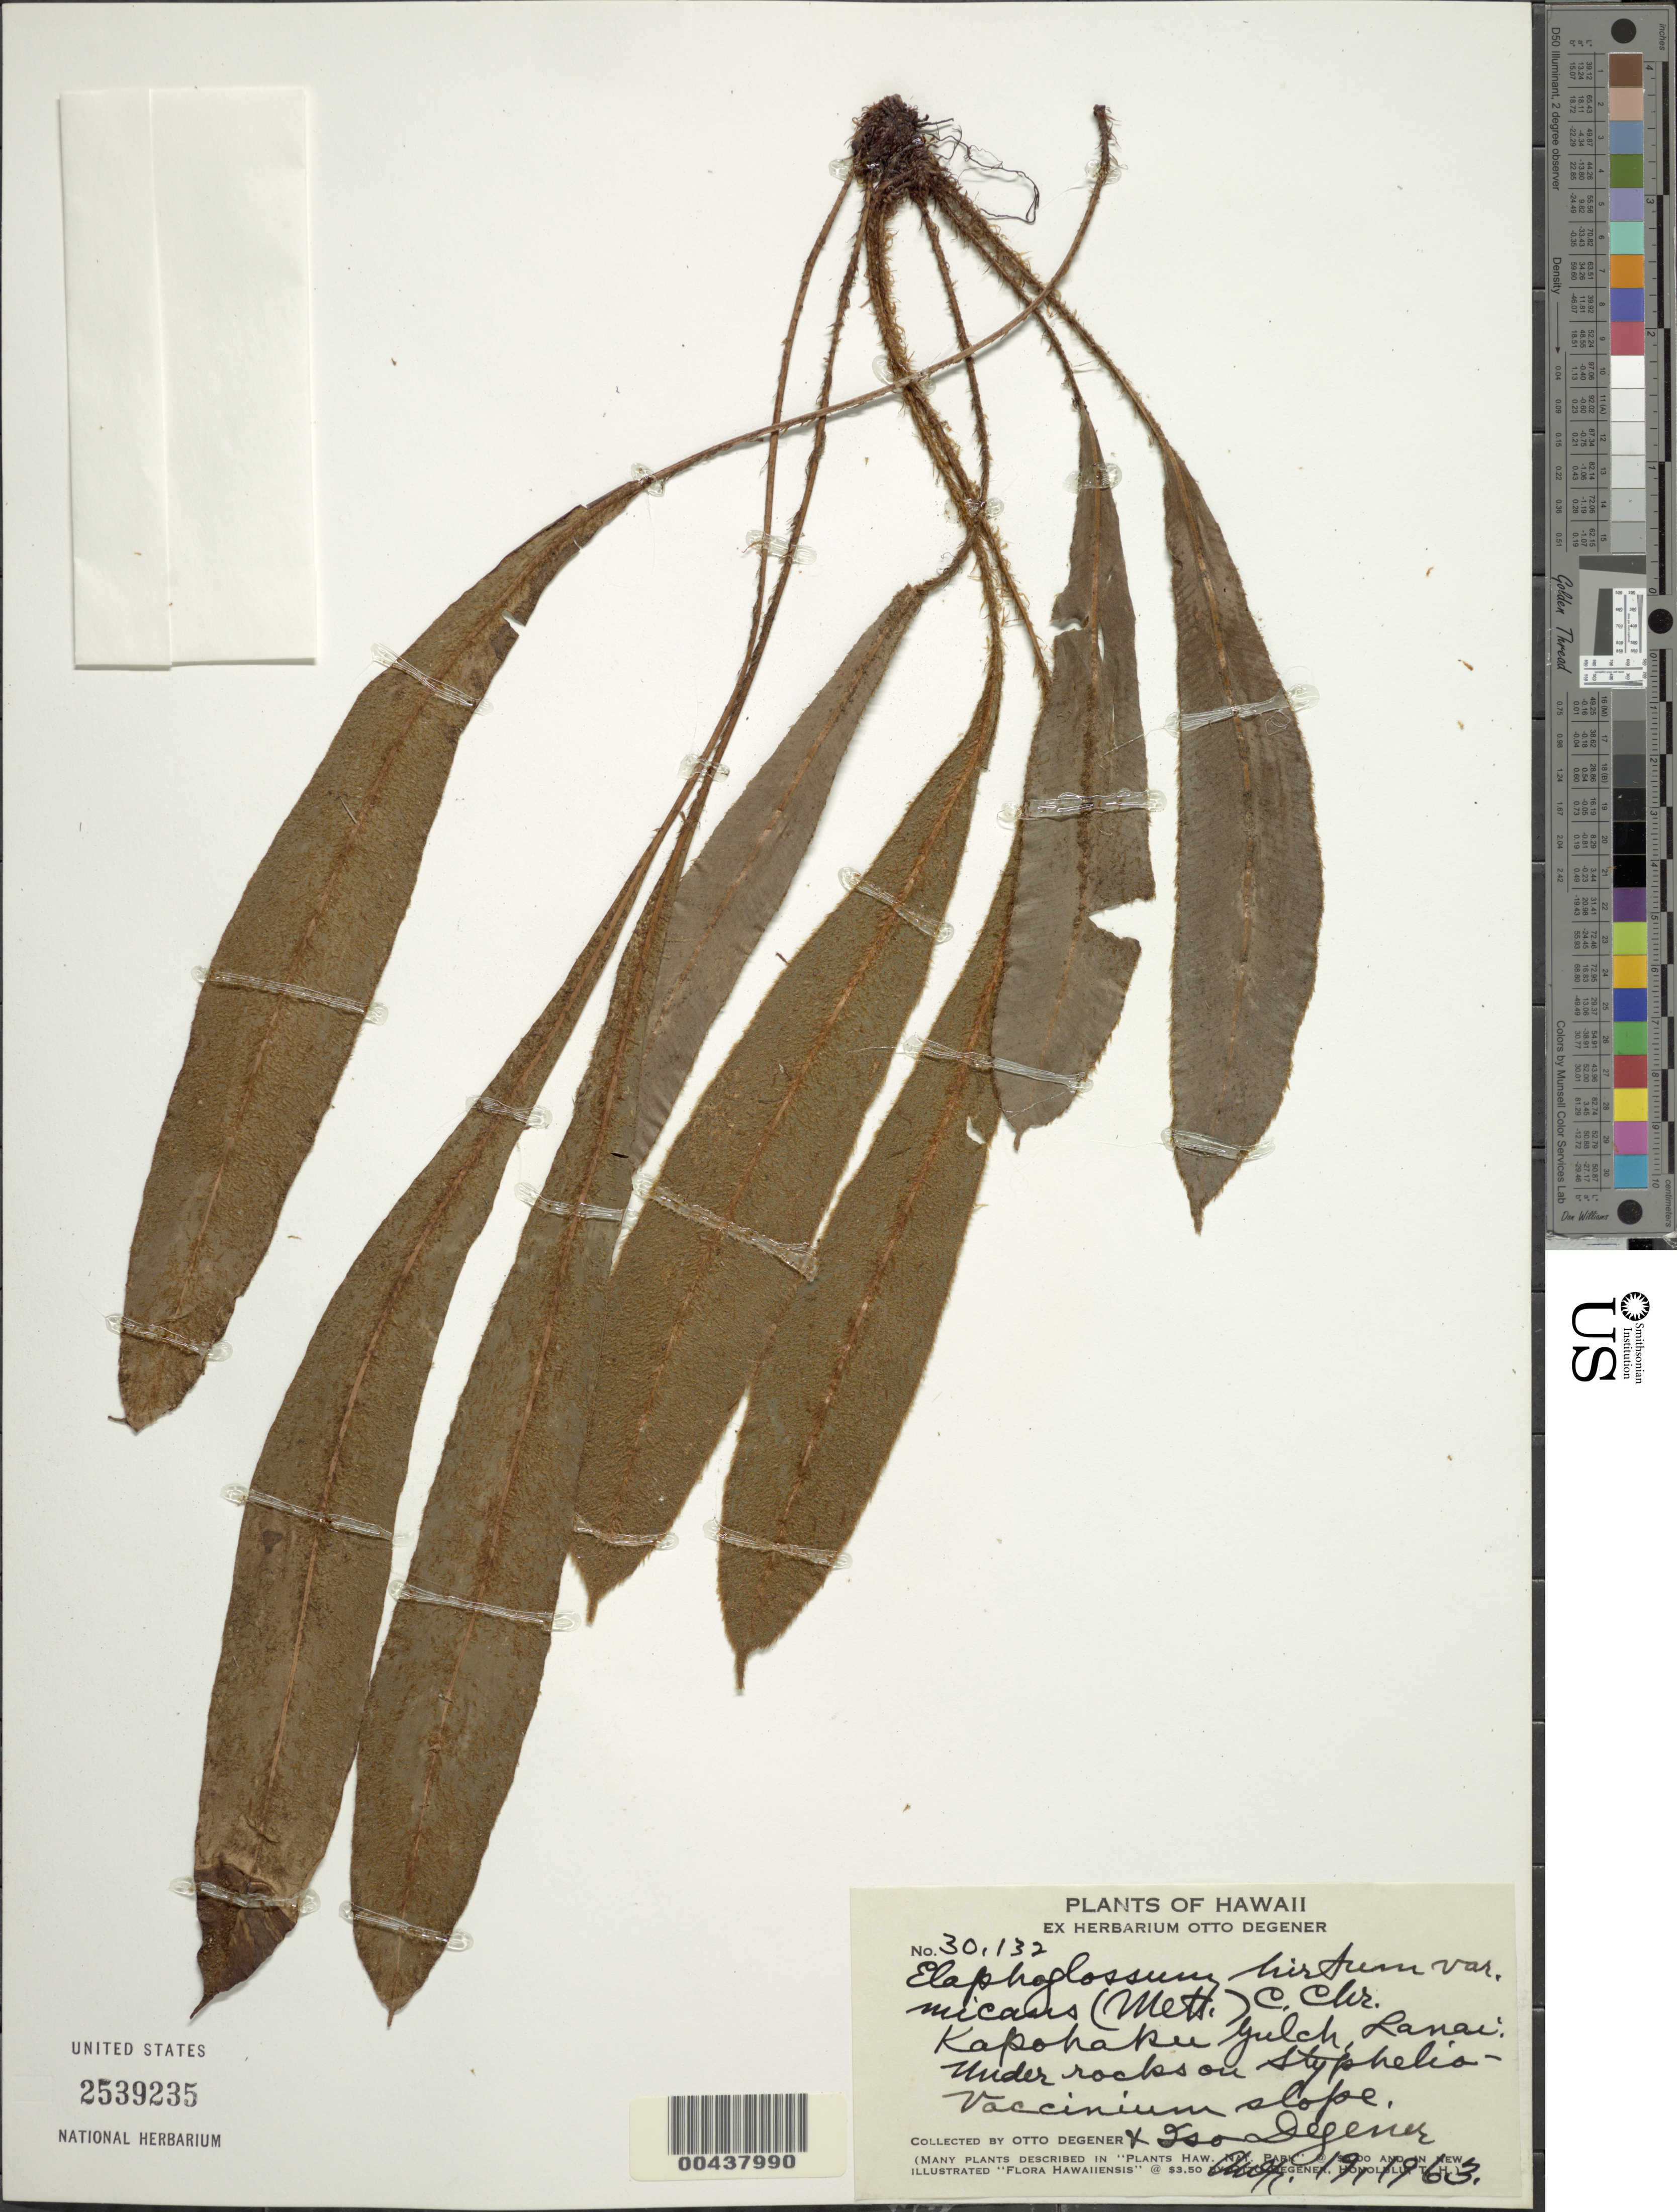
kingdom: Plantae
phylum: Tracheophyta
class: Polypodiopsida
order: Polypodiales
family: Dryopteridaceae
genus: Elaphoglossum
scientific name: Elaphoglossum hirtum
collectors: O. Degener & I. Degener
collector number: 30132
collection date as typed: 19 Aug 1963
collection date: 1963-08-19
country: United States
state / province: Hawaii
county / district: Maui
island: Lana'i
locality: Kapohaku gulch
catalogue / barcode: US 2539235